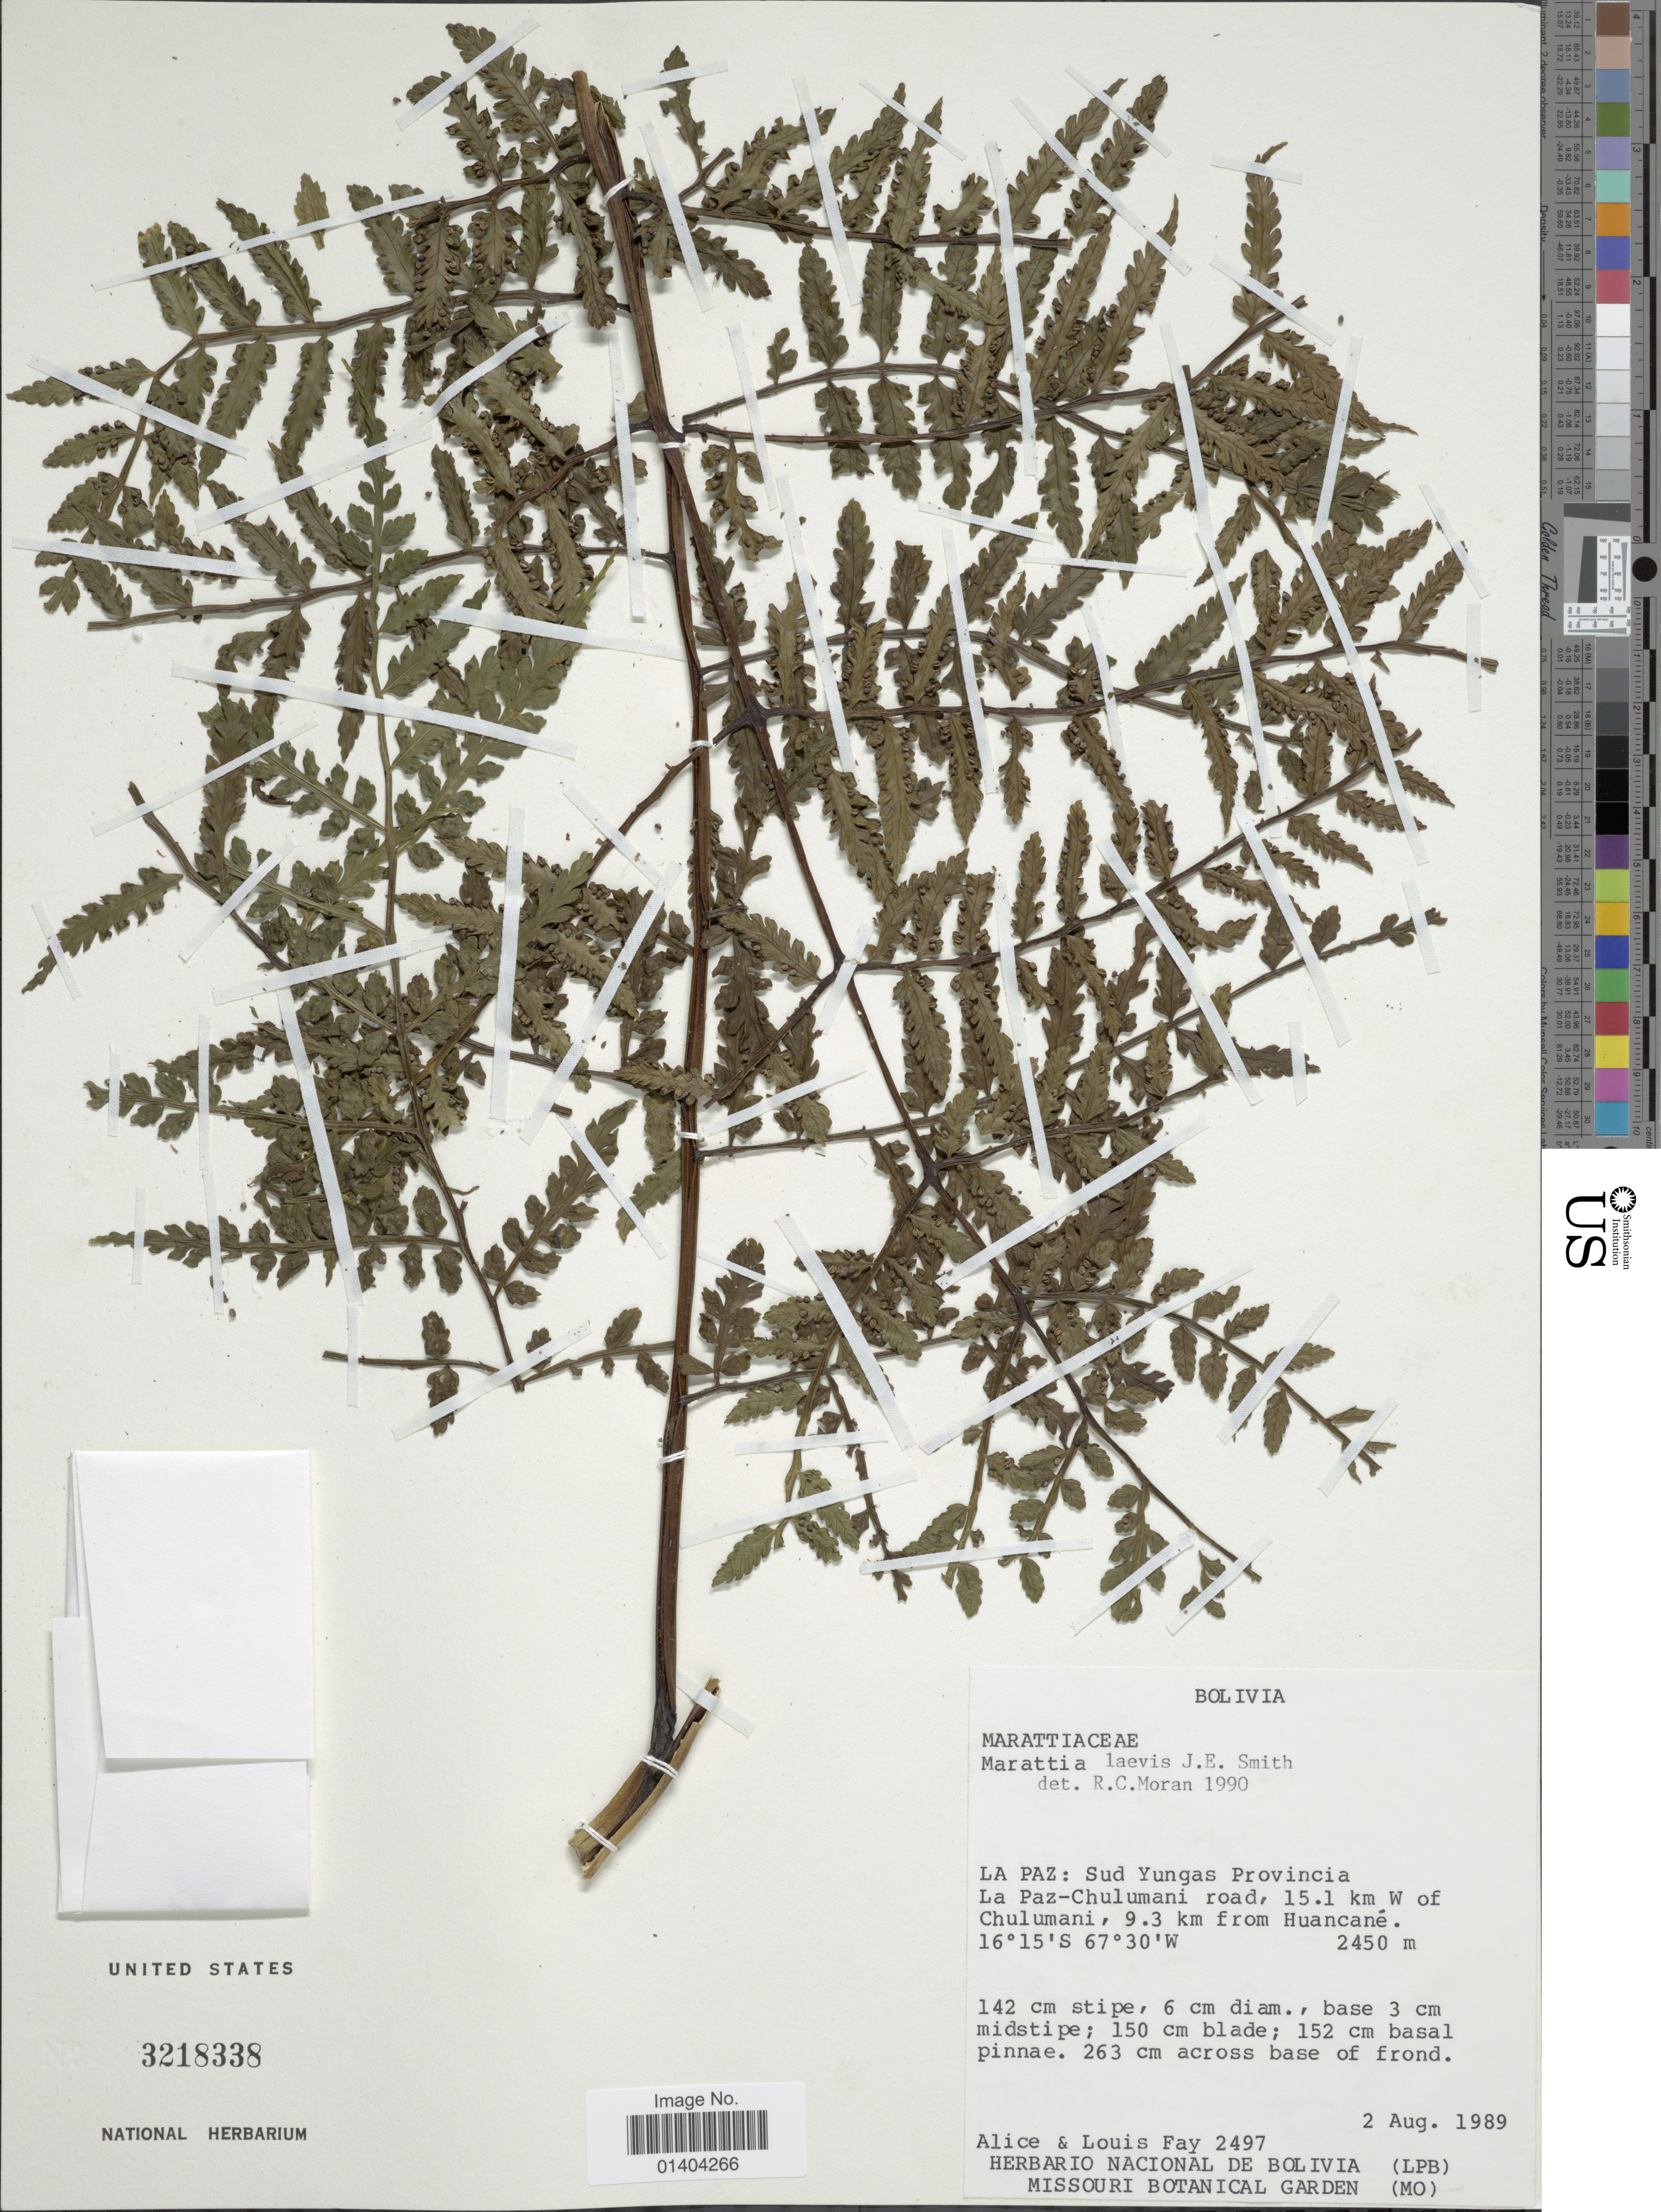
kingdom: Plantae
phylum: Tracheophyta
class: Polypodiopsida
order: Marattiales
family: Marattiaceae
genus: Marattia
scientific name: Marattia laevis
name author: Sm.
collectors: A. Fay & L. Fay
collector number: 2497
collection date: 1989-08-02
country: Bolivia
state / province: La Paz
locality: Sud Yungas provincia La Paz-Chulumani road, 15.1 km W of Chulumani, 9.3 km from Huancane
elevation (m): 2450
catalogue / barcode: US 3218338